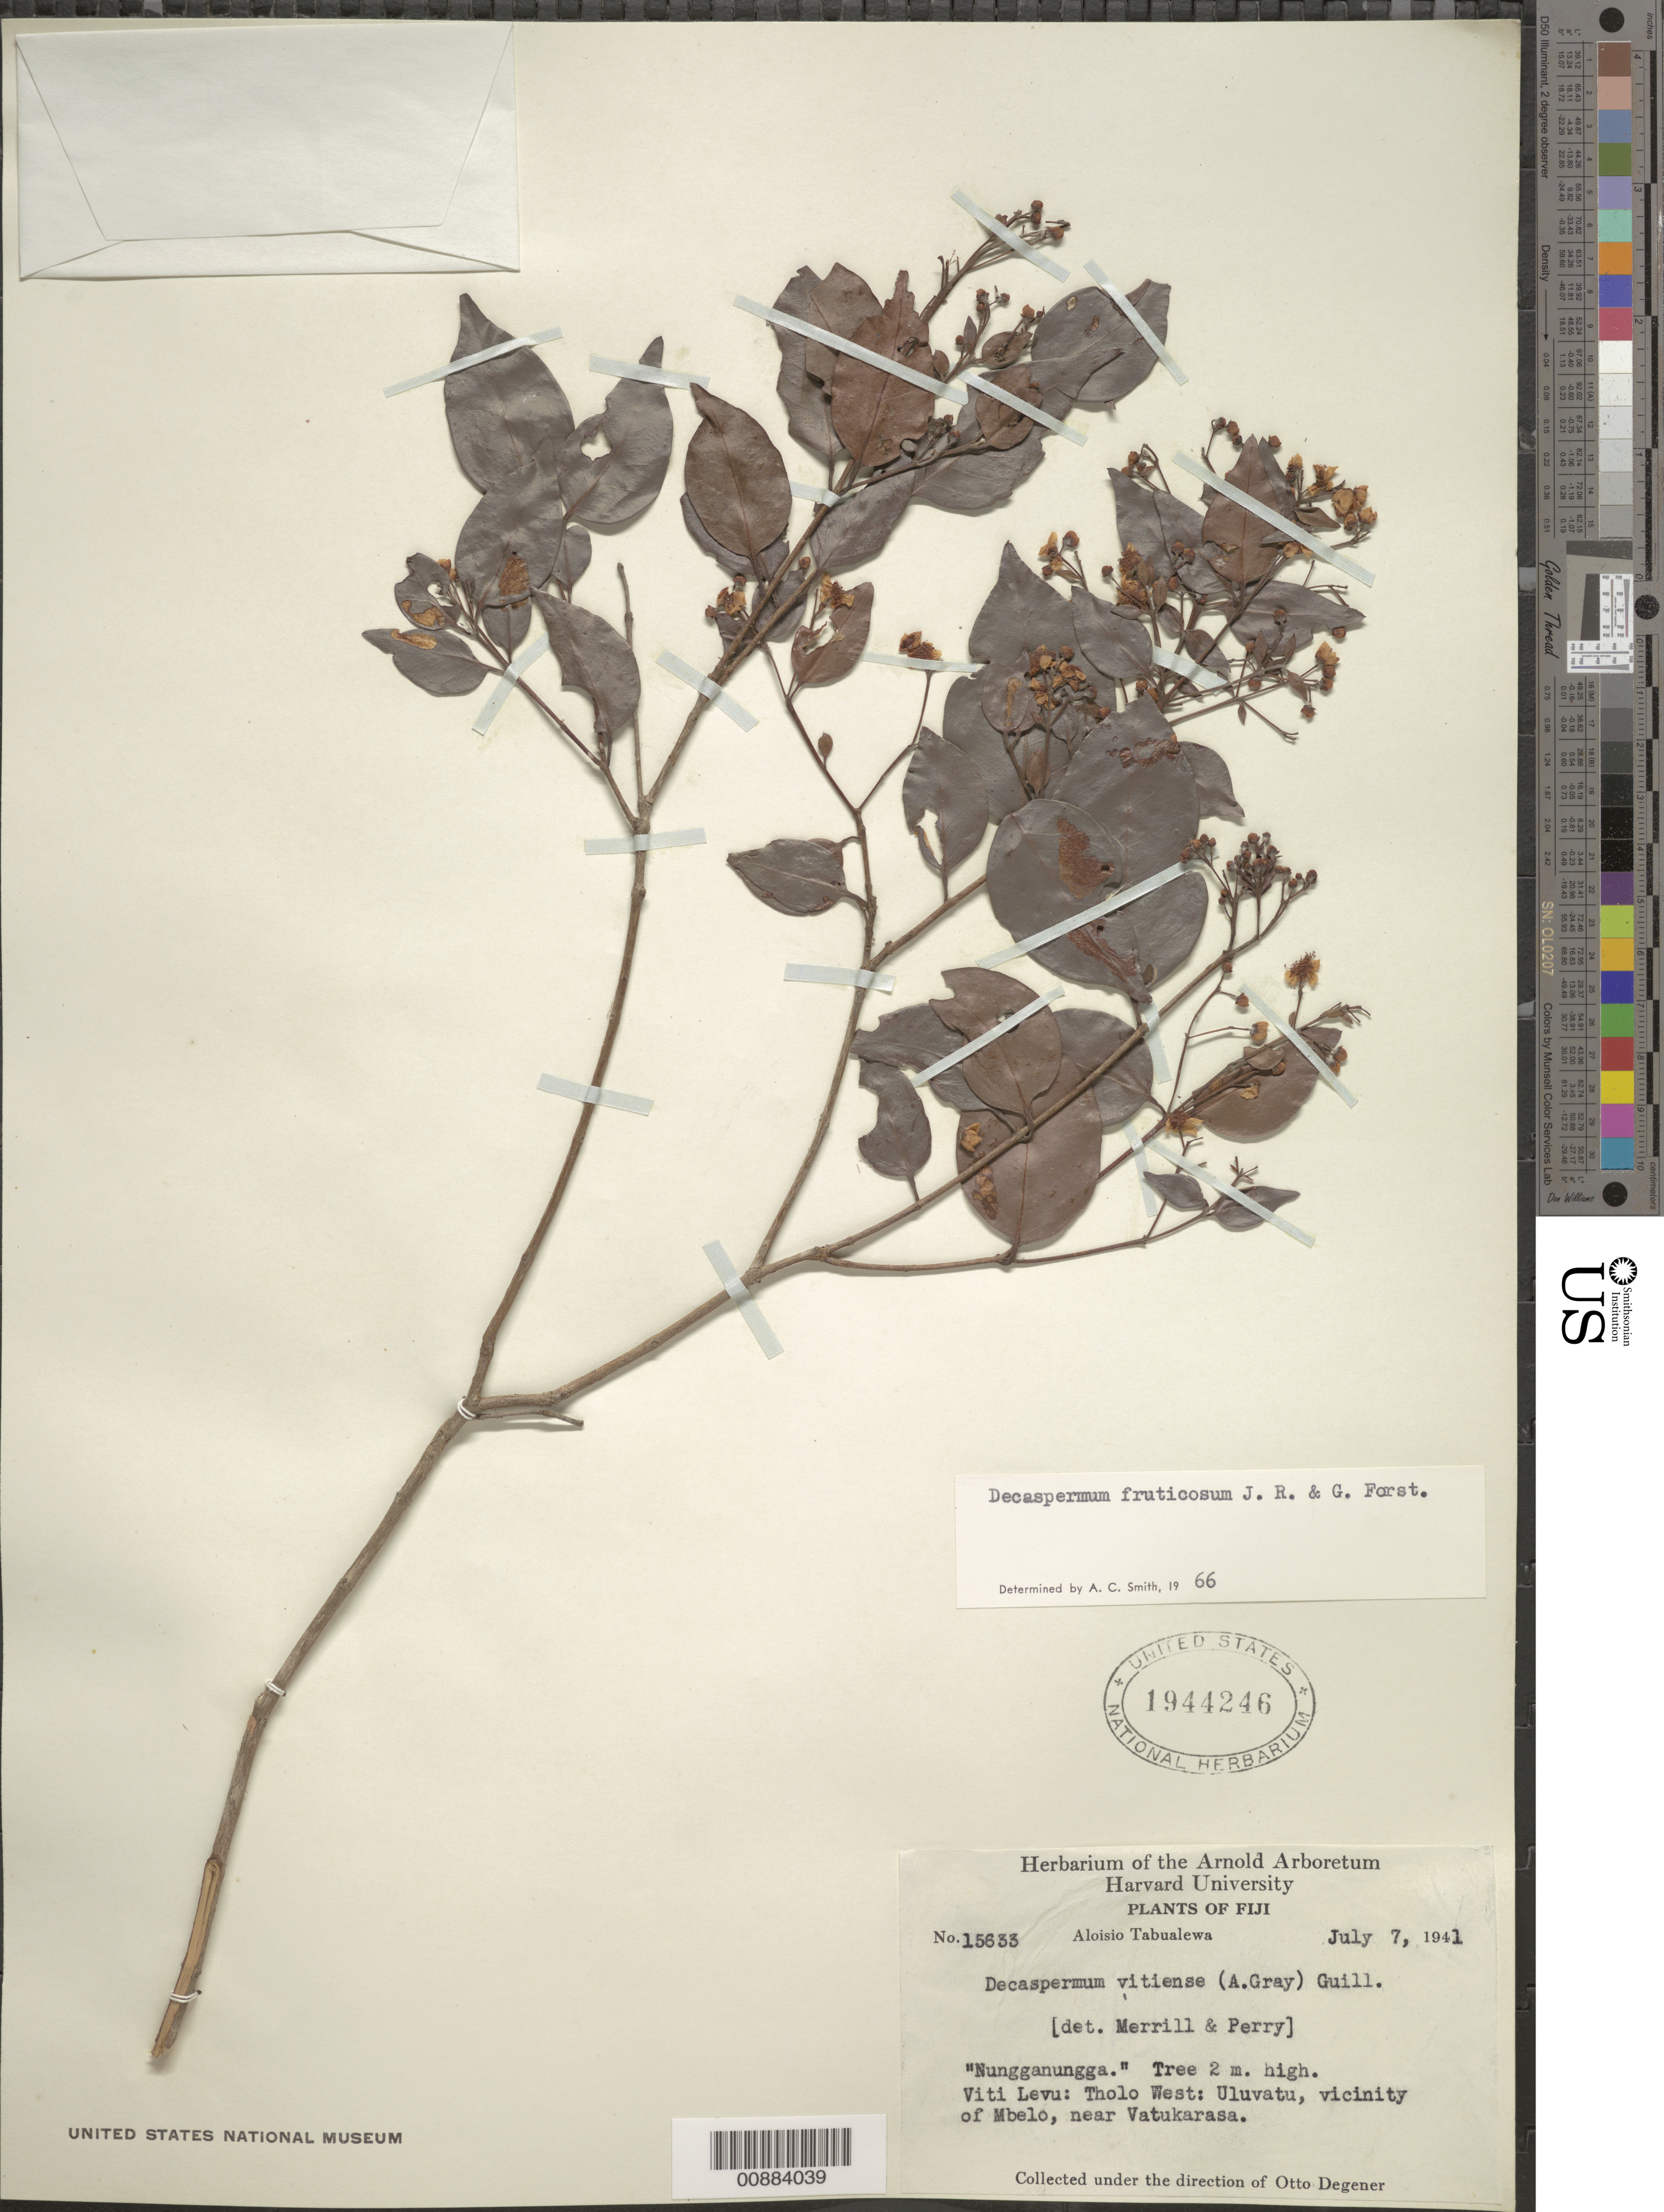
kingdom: Plantae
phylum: Tracheophyta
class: Magnoliopsida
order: Myrtales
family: Myrtaceae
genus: Decaspermum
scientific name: Decaspermum vitiense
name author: (A. Gray) Nied.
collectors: O. Degener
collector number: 15633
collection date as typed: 07 Jun 1941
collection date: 1941-06-07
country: Fiji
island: Viti Levu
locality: Tholo West: Uluvatu, vicinity of Mbelo, near Vatukarasa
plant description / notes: cited by A.J. Scott, Kew Bull. 34(1): 65. 1979.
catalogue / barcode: US 1944246